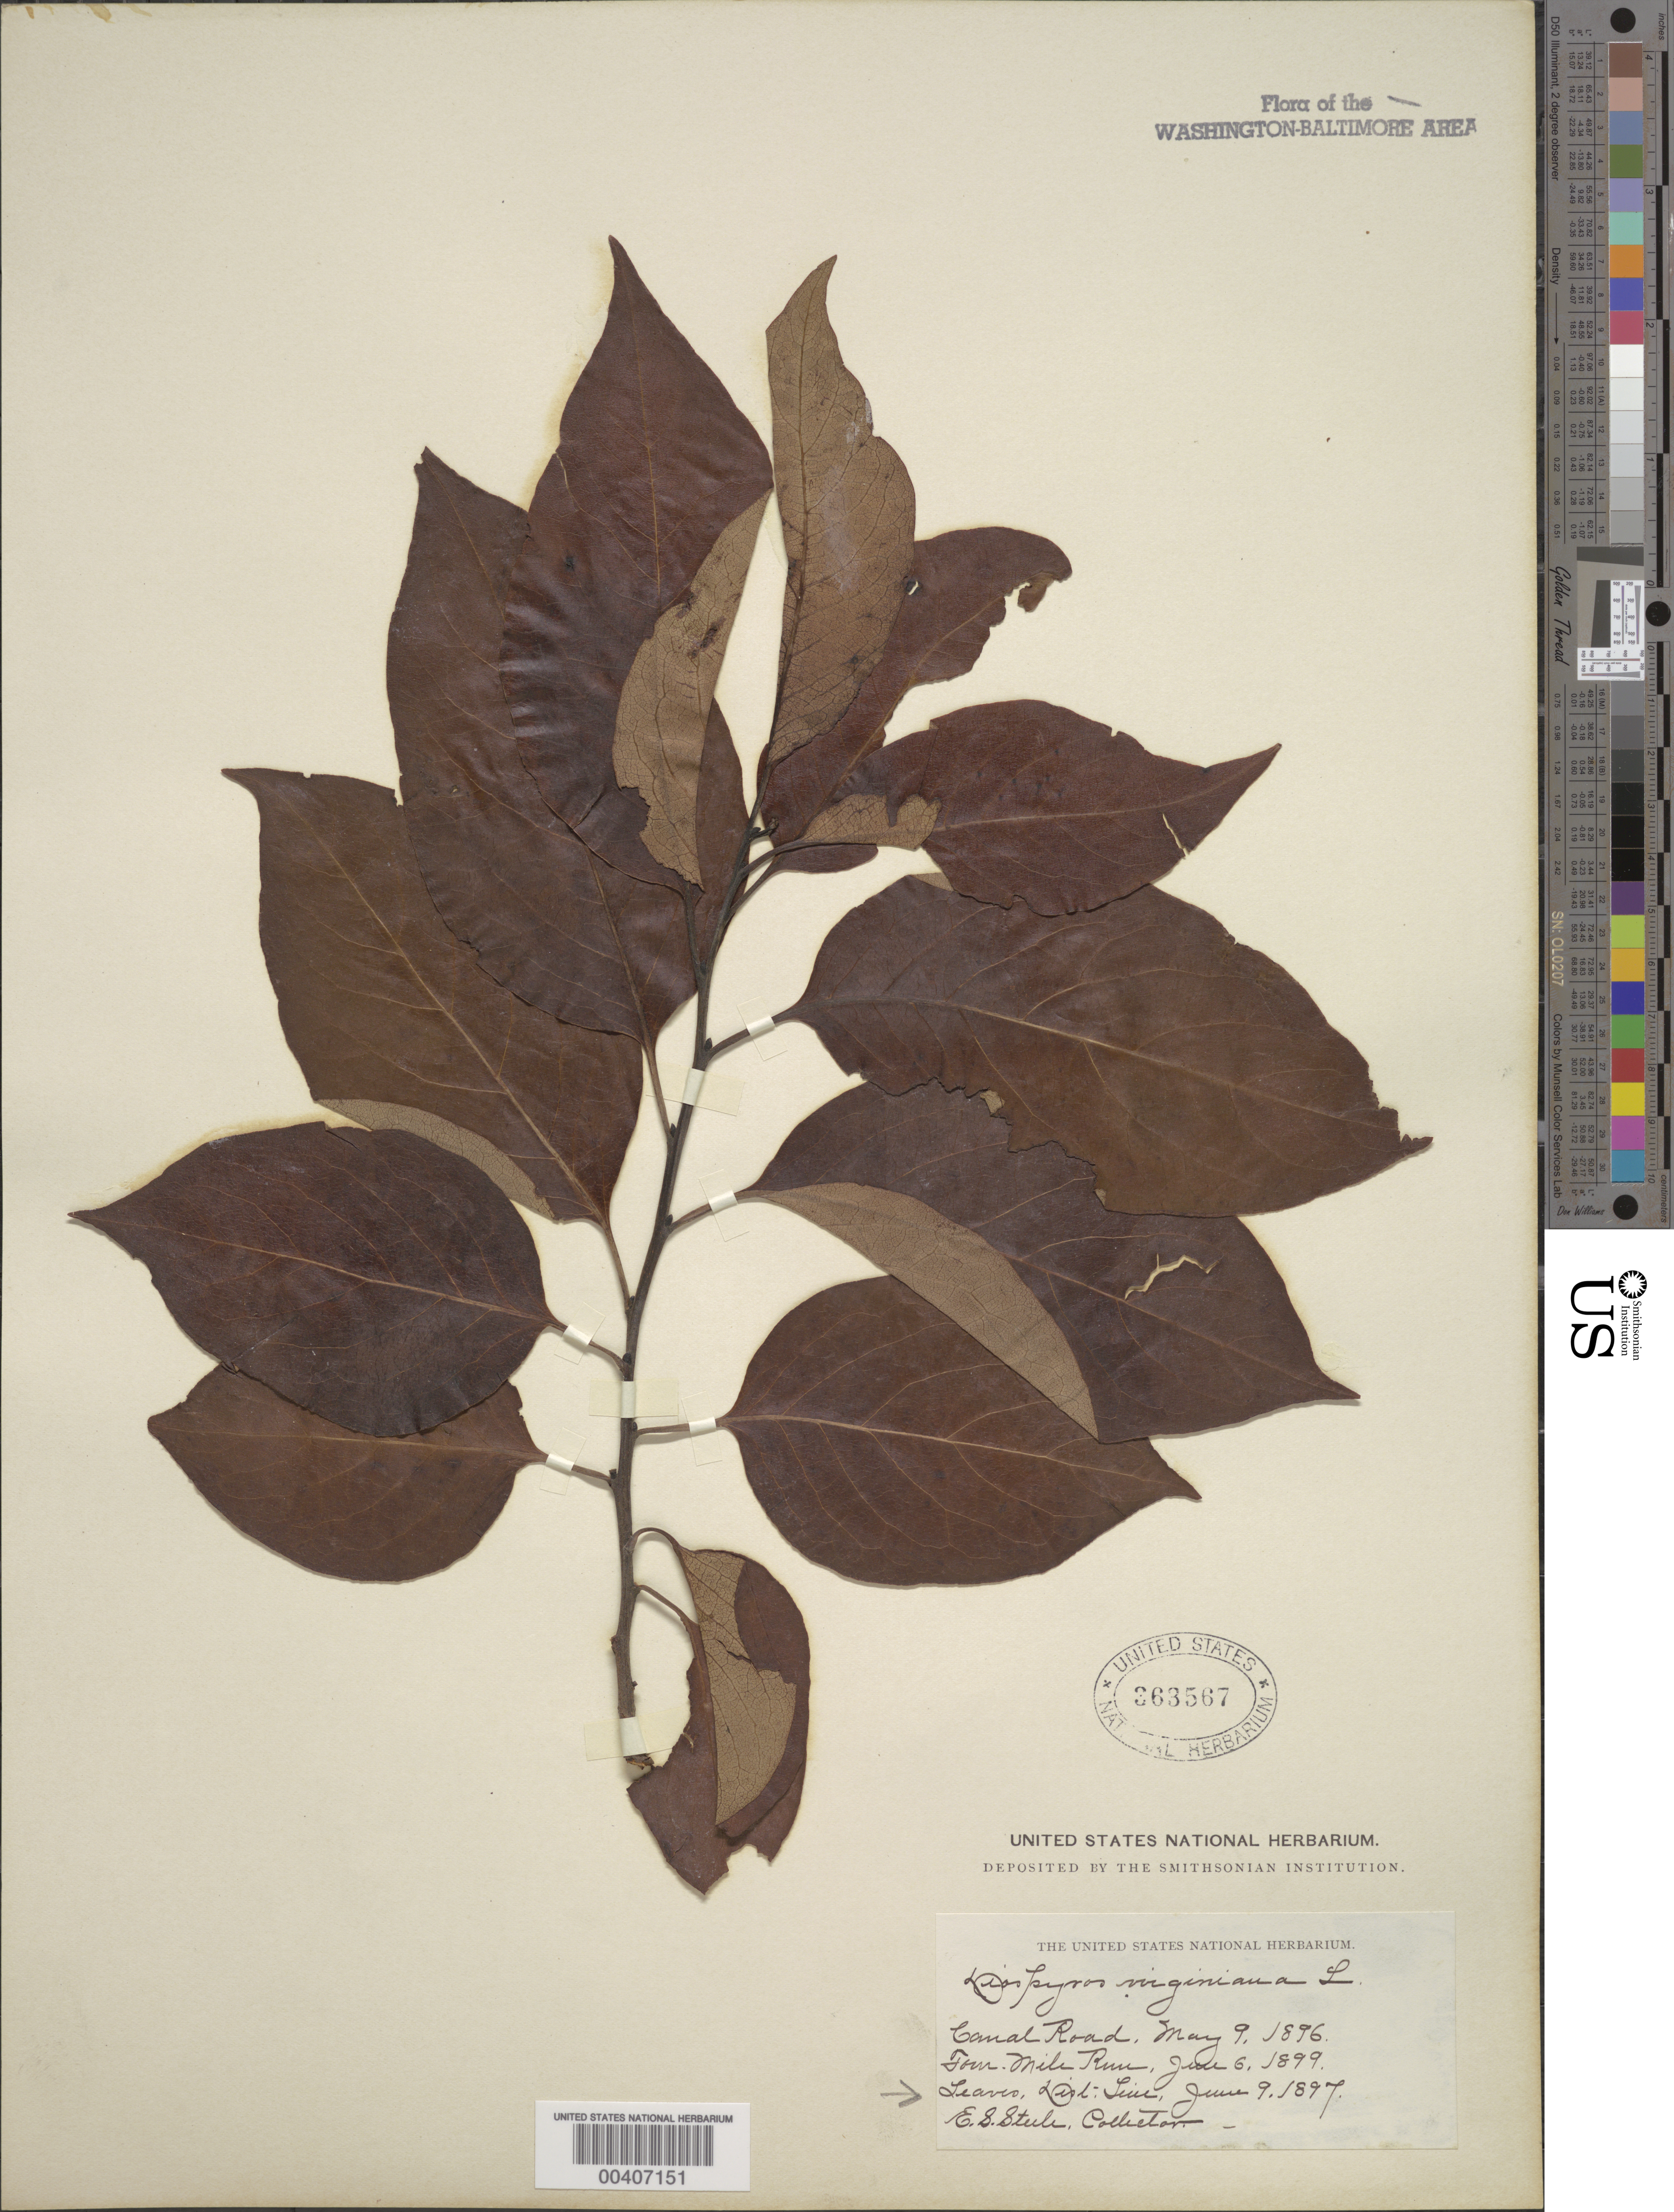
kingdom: Plantae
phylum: Tracheophyta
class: Magnoliopsida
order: Ericales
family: Ebenaceae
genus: Diospyros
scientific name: Diospyros virginiana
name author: L.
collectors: E. Steele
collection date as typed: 09 May 1896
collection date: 1896-05-09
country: United States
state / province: District of Columbia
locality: District Line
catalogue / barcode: US 363567